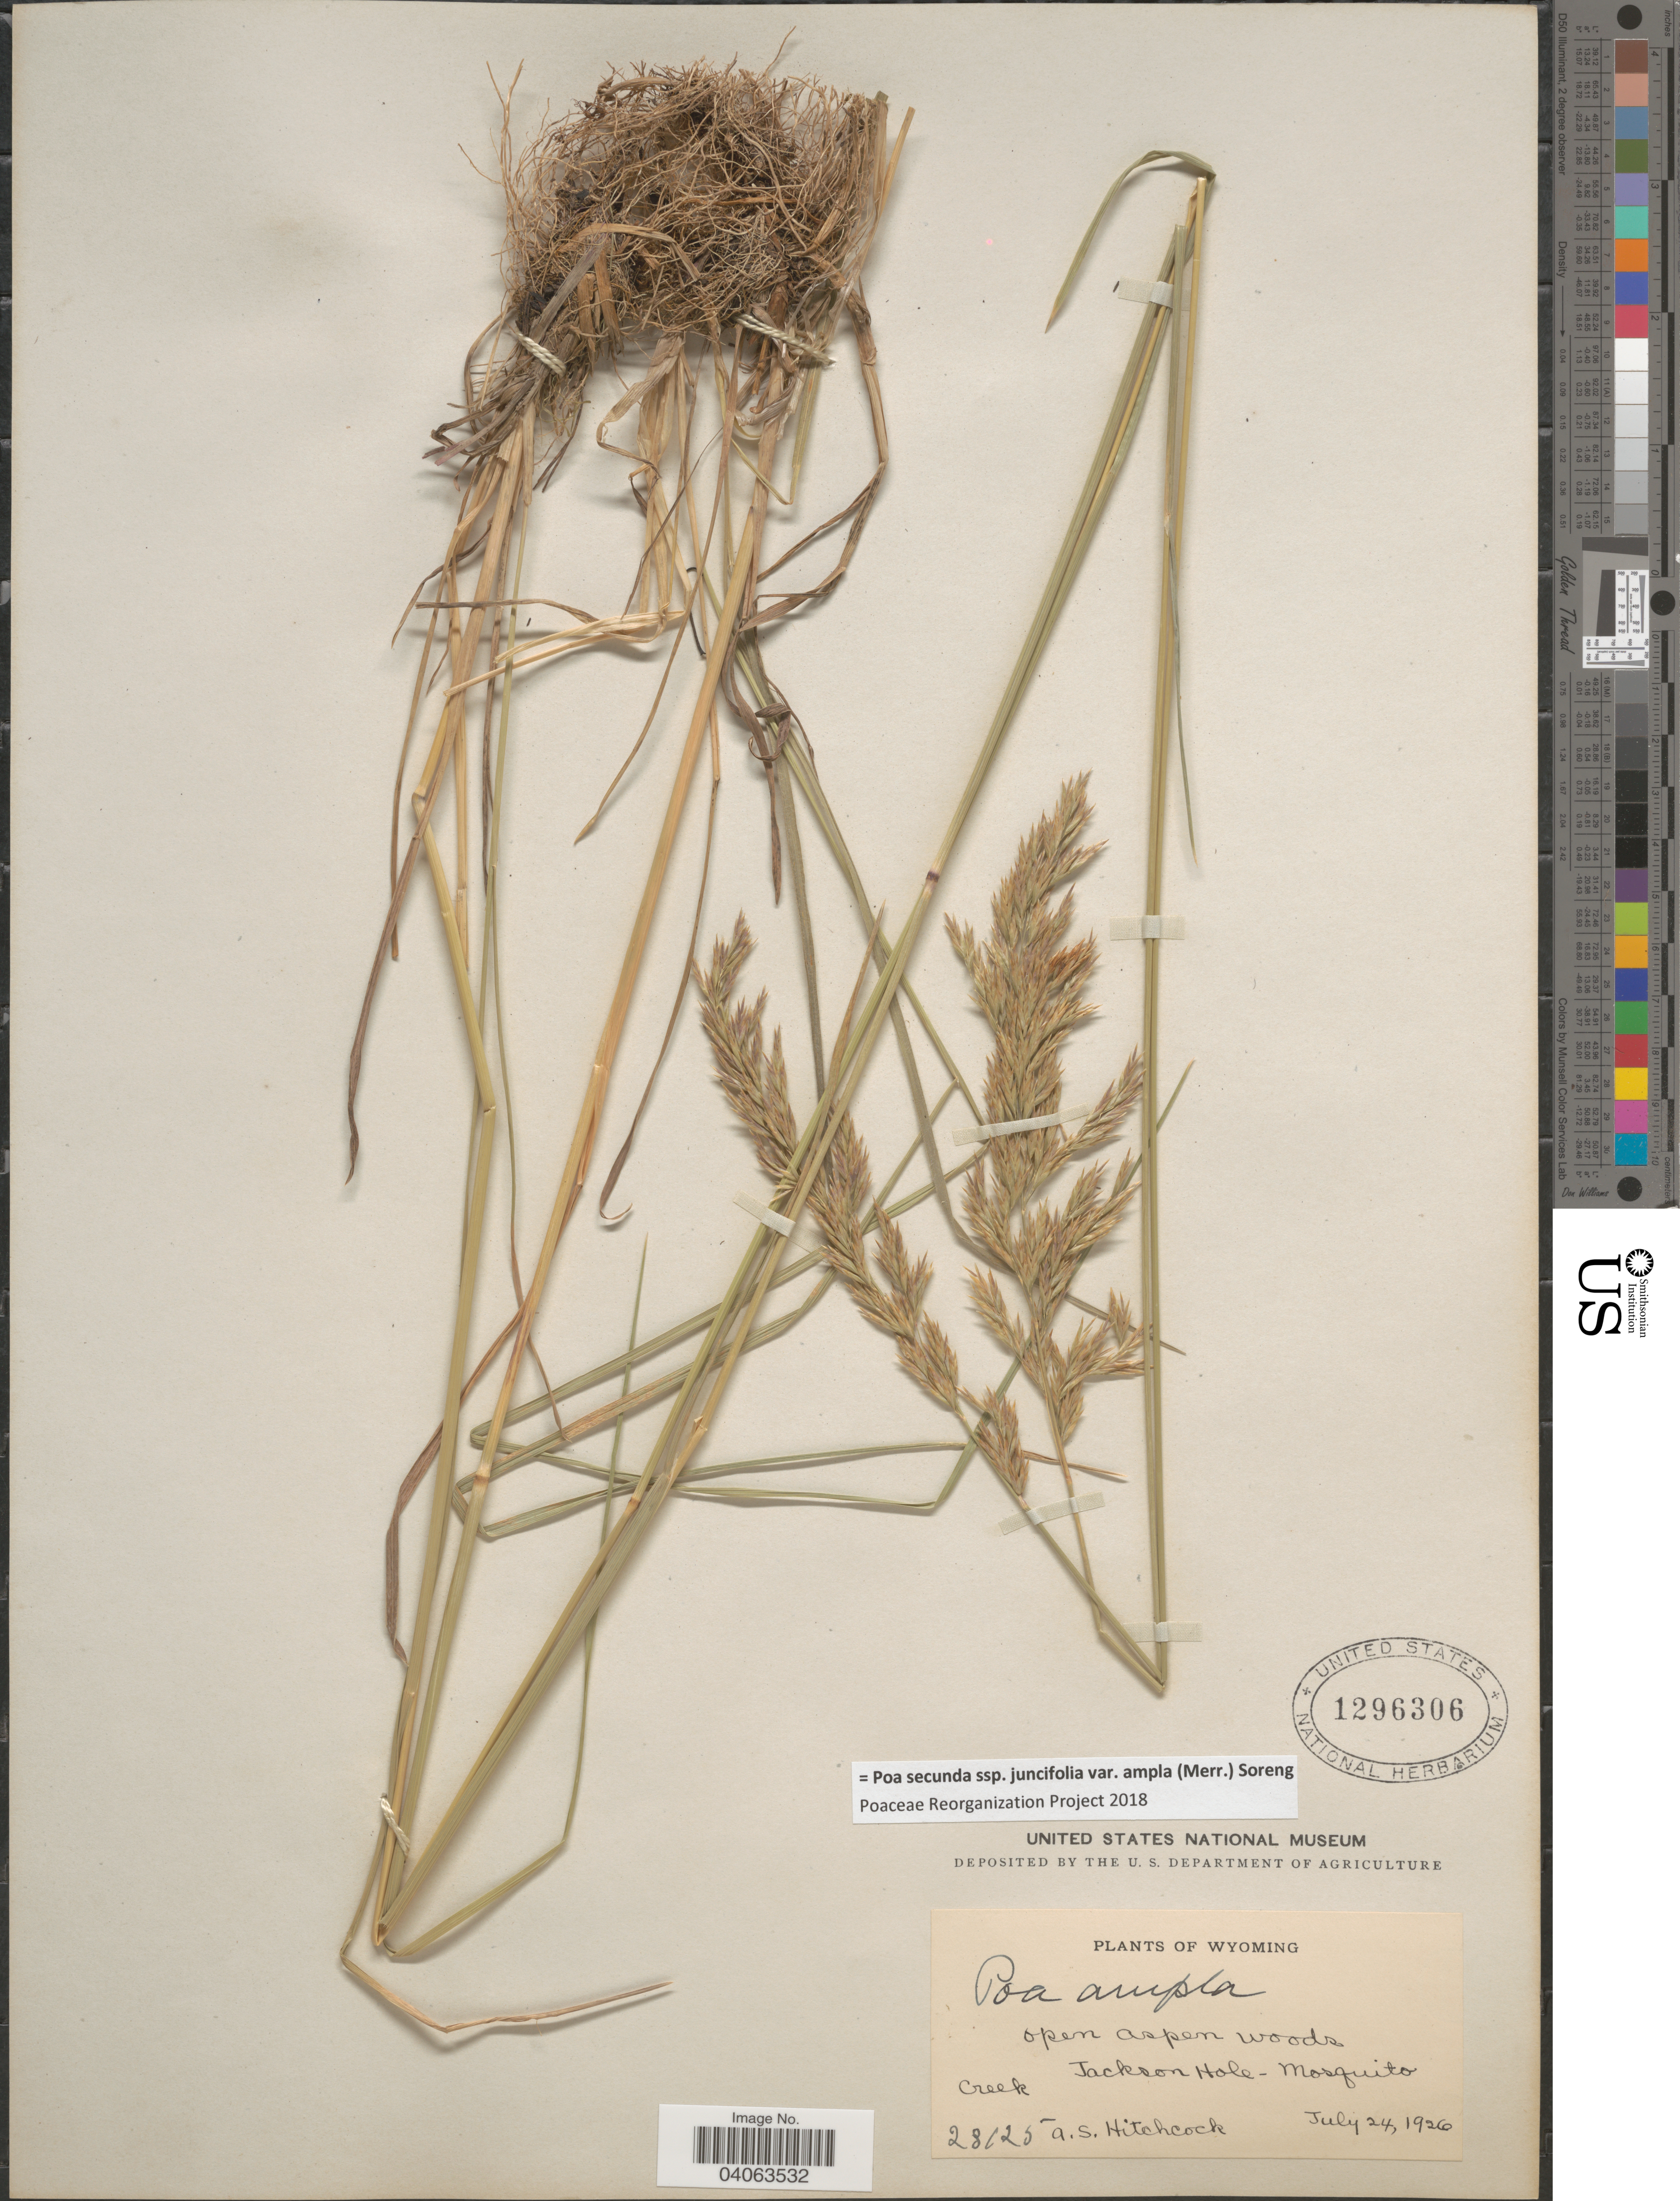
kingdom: Plantae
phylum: Tracheophyta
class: Liliopsida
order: Poales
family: Poaceae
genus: Poa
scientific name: Poa secunda subsp. juncifolia var. ampla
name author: (Merr.) Soreng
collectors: A. S. Hitchcock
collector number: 28125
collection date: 1926-07-24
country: United States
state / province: Wyoming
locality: Open aspen woods, Jackson Hole - Mosquito Creek.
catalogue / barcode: US 1296306